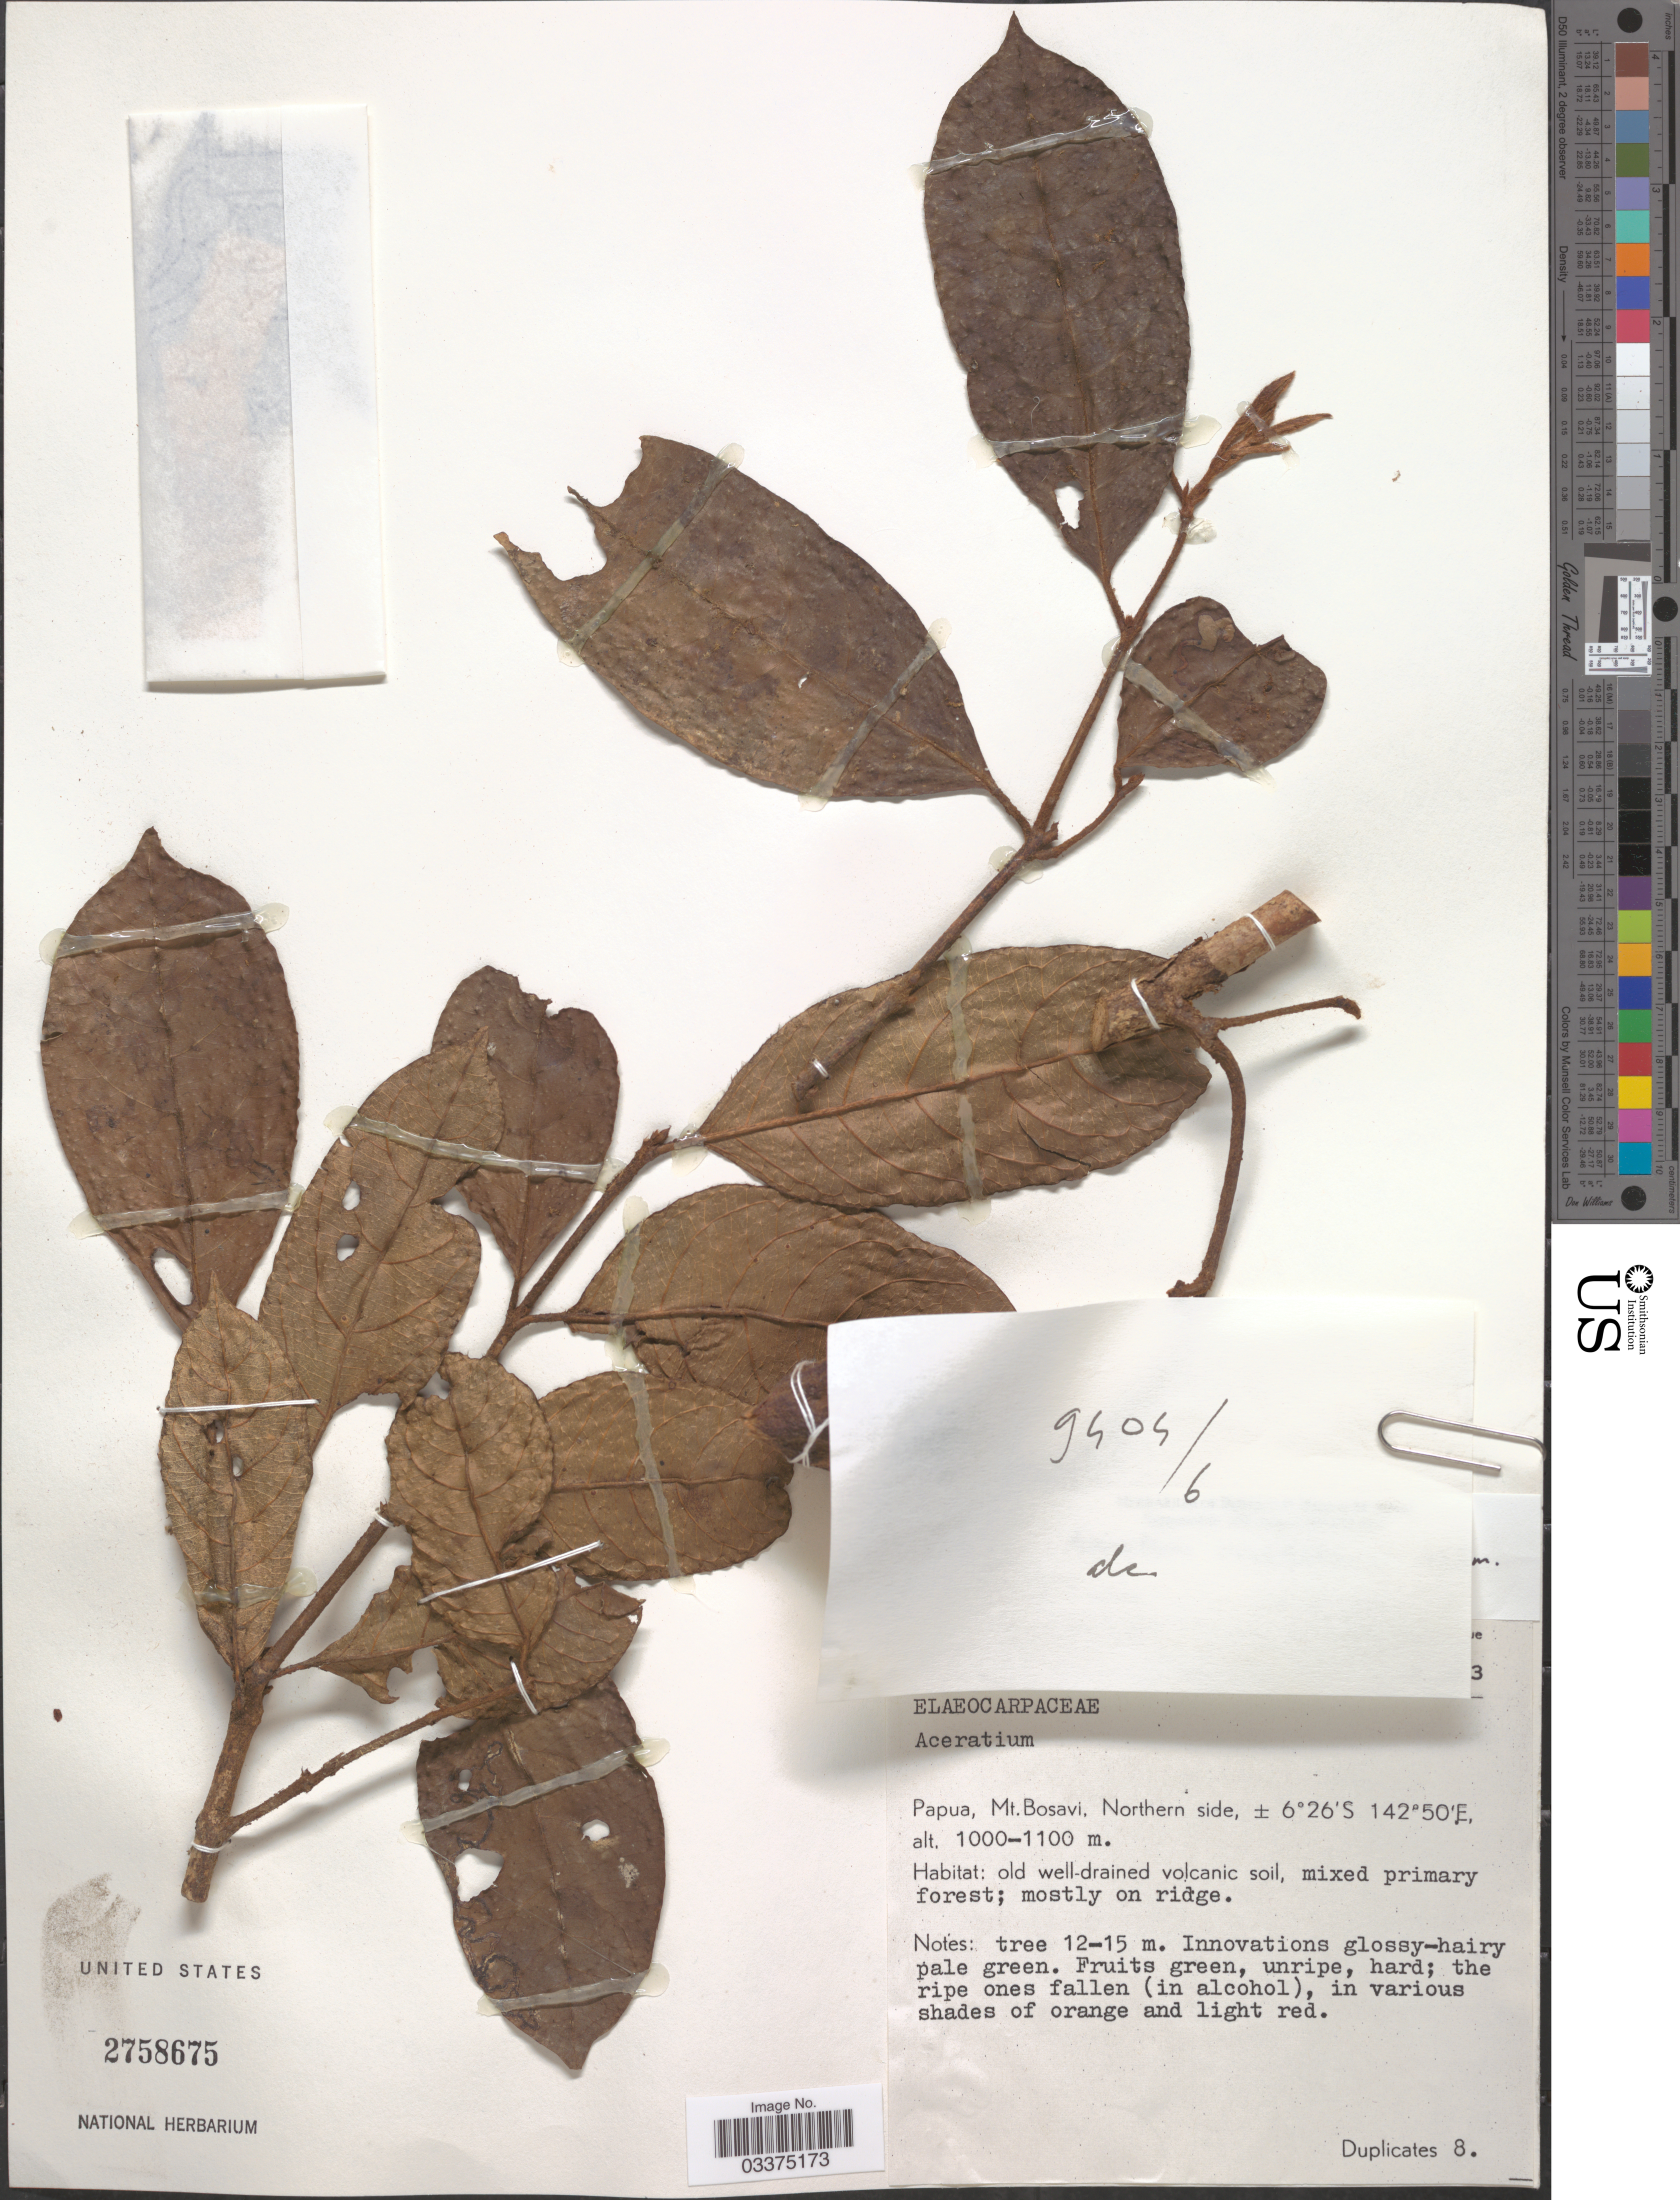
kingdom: Plantae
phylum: Tracheophyta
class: Magnoliopsida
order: Oxalidales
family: Elaeocarpaceae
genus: Aceratium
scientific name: Aceratium archboldianum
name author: A.C. Sm.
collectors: M. Jacobs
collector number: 9404/6?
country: Papua New Guinea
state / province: Northern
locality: Papua, Mt. Bosavi, Northern side.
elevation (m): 1000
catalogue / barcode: US 2758675